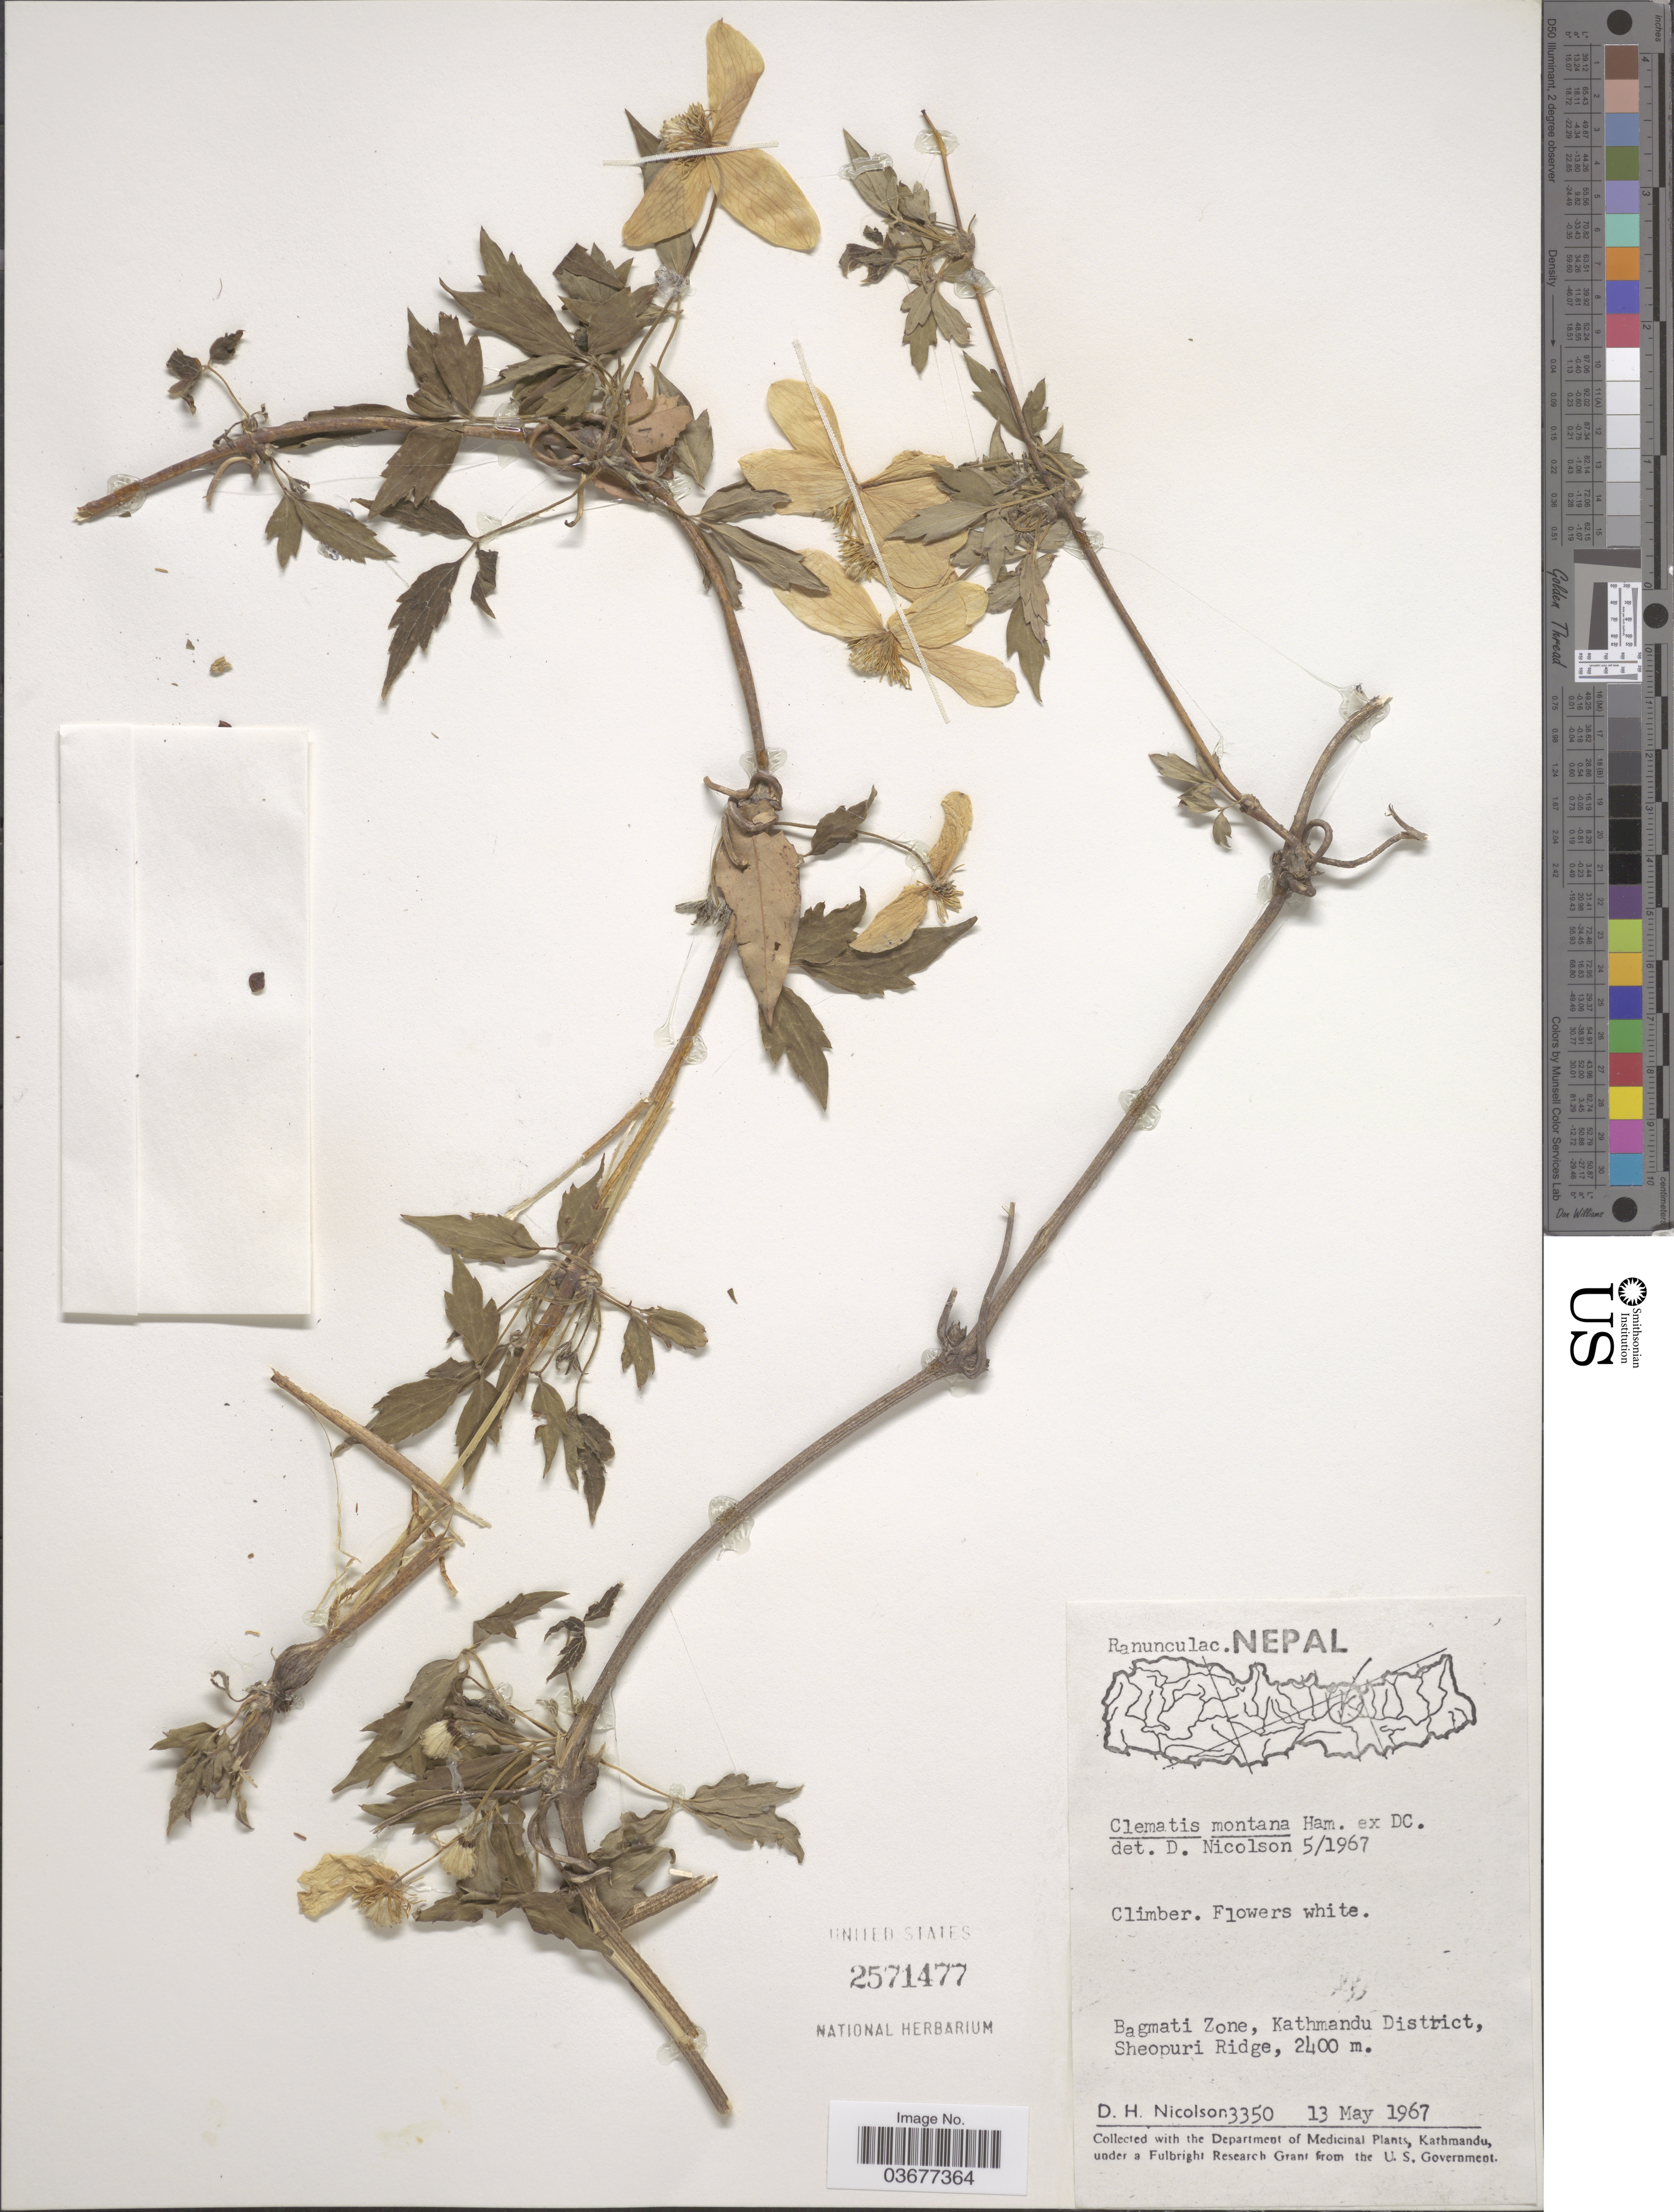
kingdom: Plantae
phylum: Tracheophyta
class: Magnoliopsida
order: Ranunculales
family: Ranunculaceae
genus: Clematis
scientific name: Clematis montana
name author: Buch.-Ham. ex DC.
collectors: D. H. Nicolson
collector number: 3350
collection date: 1967-05-13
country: Nepal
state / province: Bagmati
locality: Bagmati Zone, Kathmandu District, Sheopuri Ridge.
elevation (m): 2400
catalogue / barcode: US 2571477